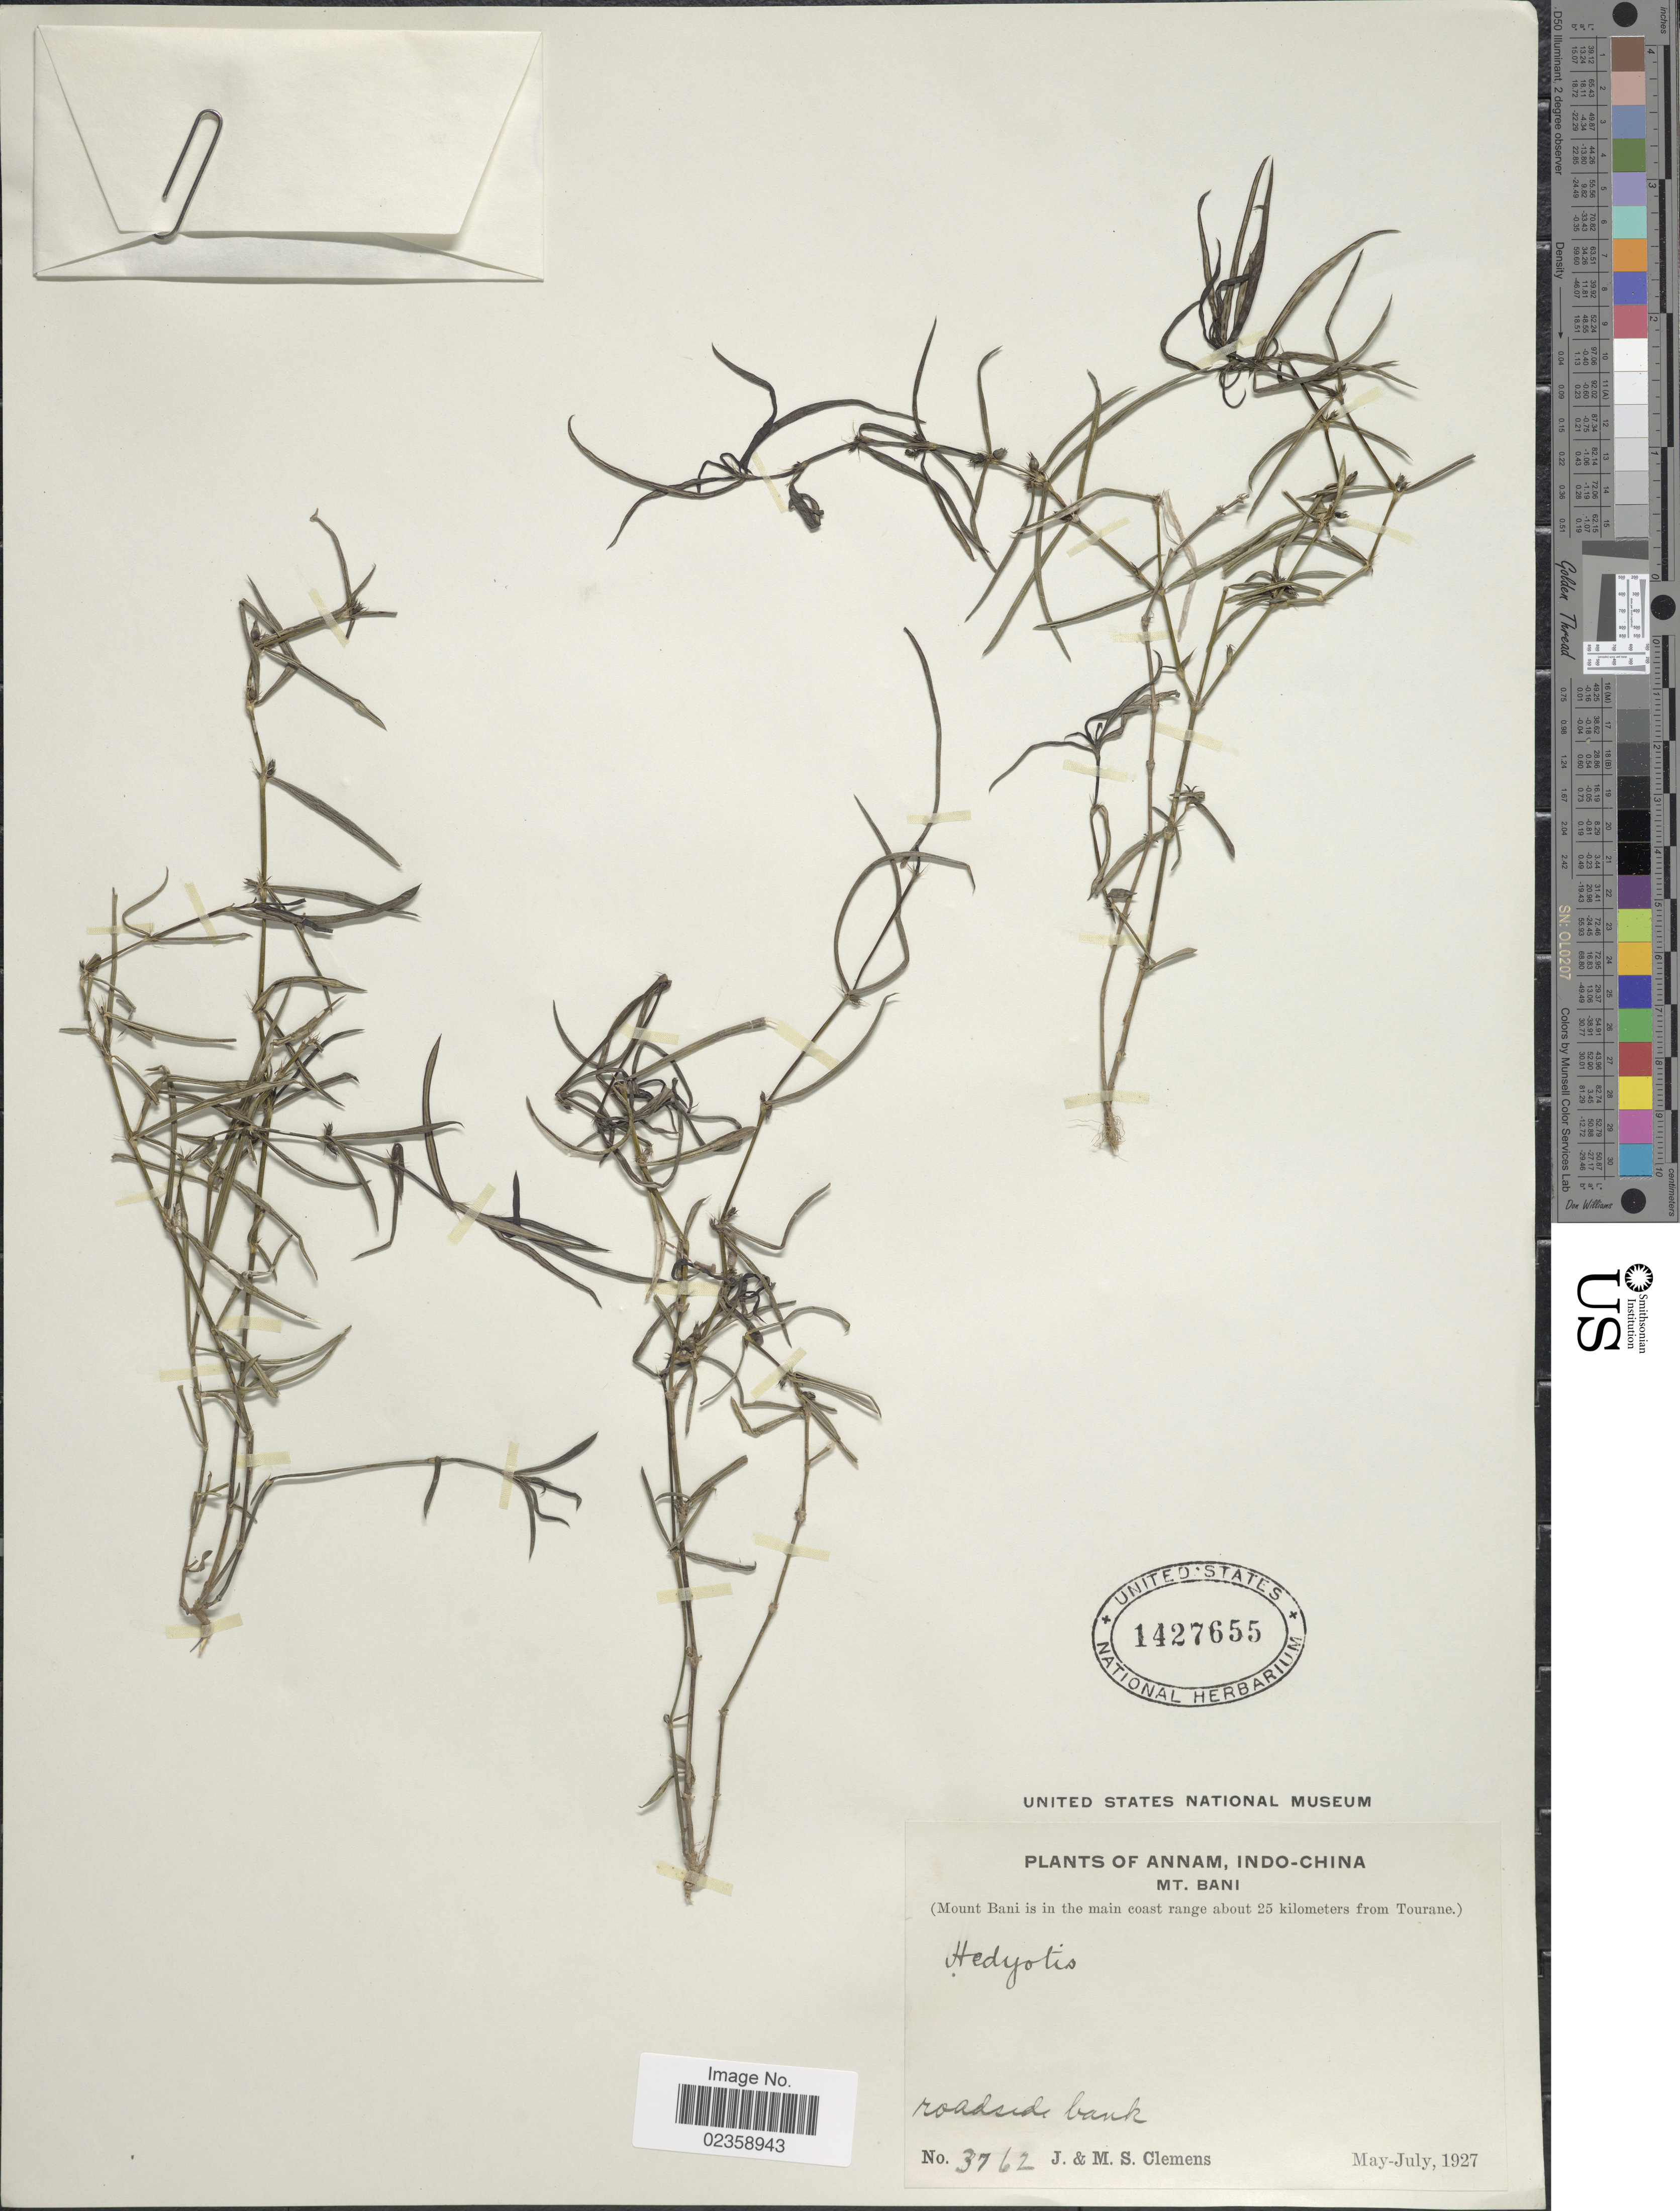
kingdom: Plantae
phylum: Tracheophyta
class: Magnoliopsida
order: Gentianales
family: Rubiaceae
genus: Oldenlandia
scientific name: Oldenlandia sp.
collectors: J. Clemens & M. S. Clemens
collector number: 3762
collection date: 1927-05/1927-07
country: Vietnam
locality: Annam, Indo-China. Mt. Bani. (Mount Bani is in the main coast range about 25 kilometers from Tourane)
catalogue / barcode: US 1427655